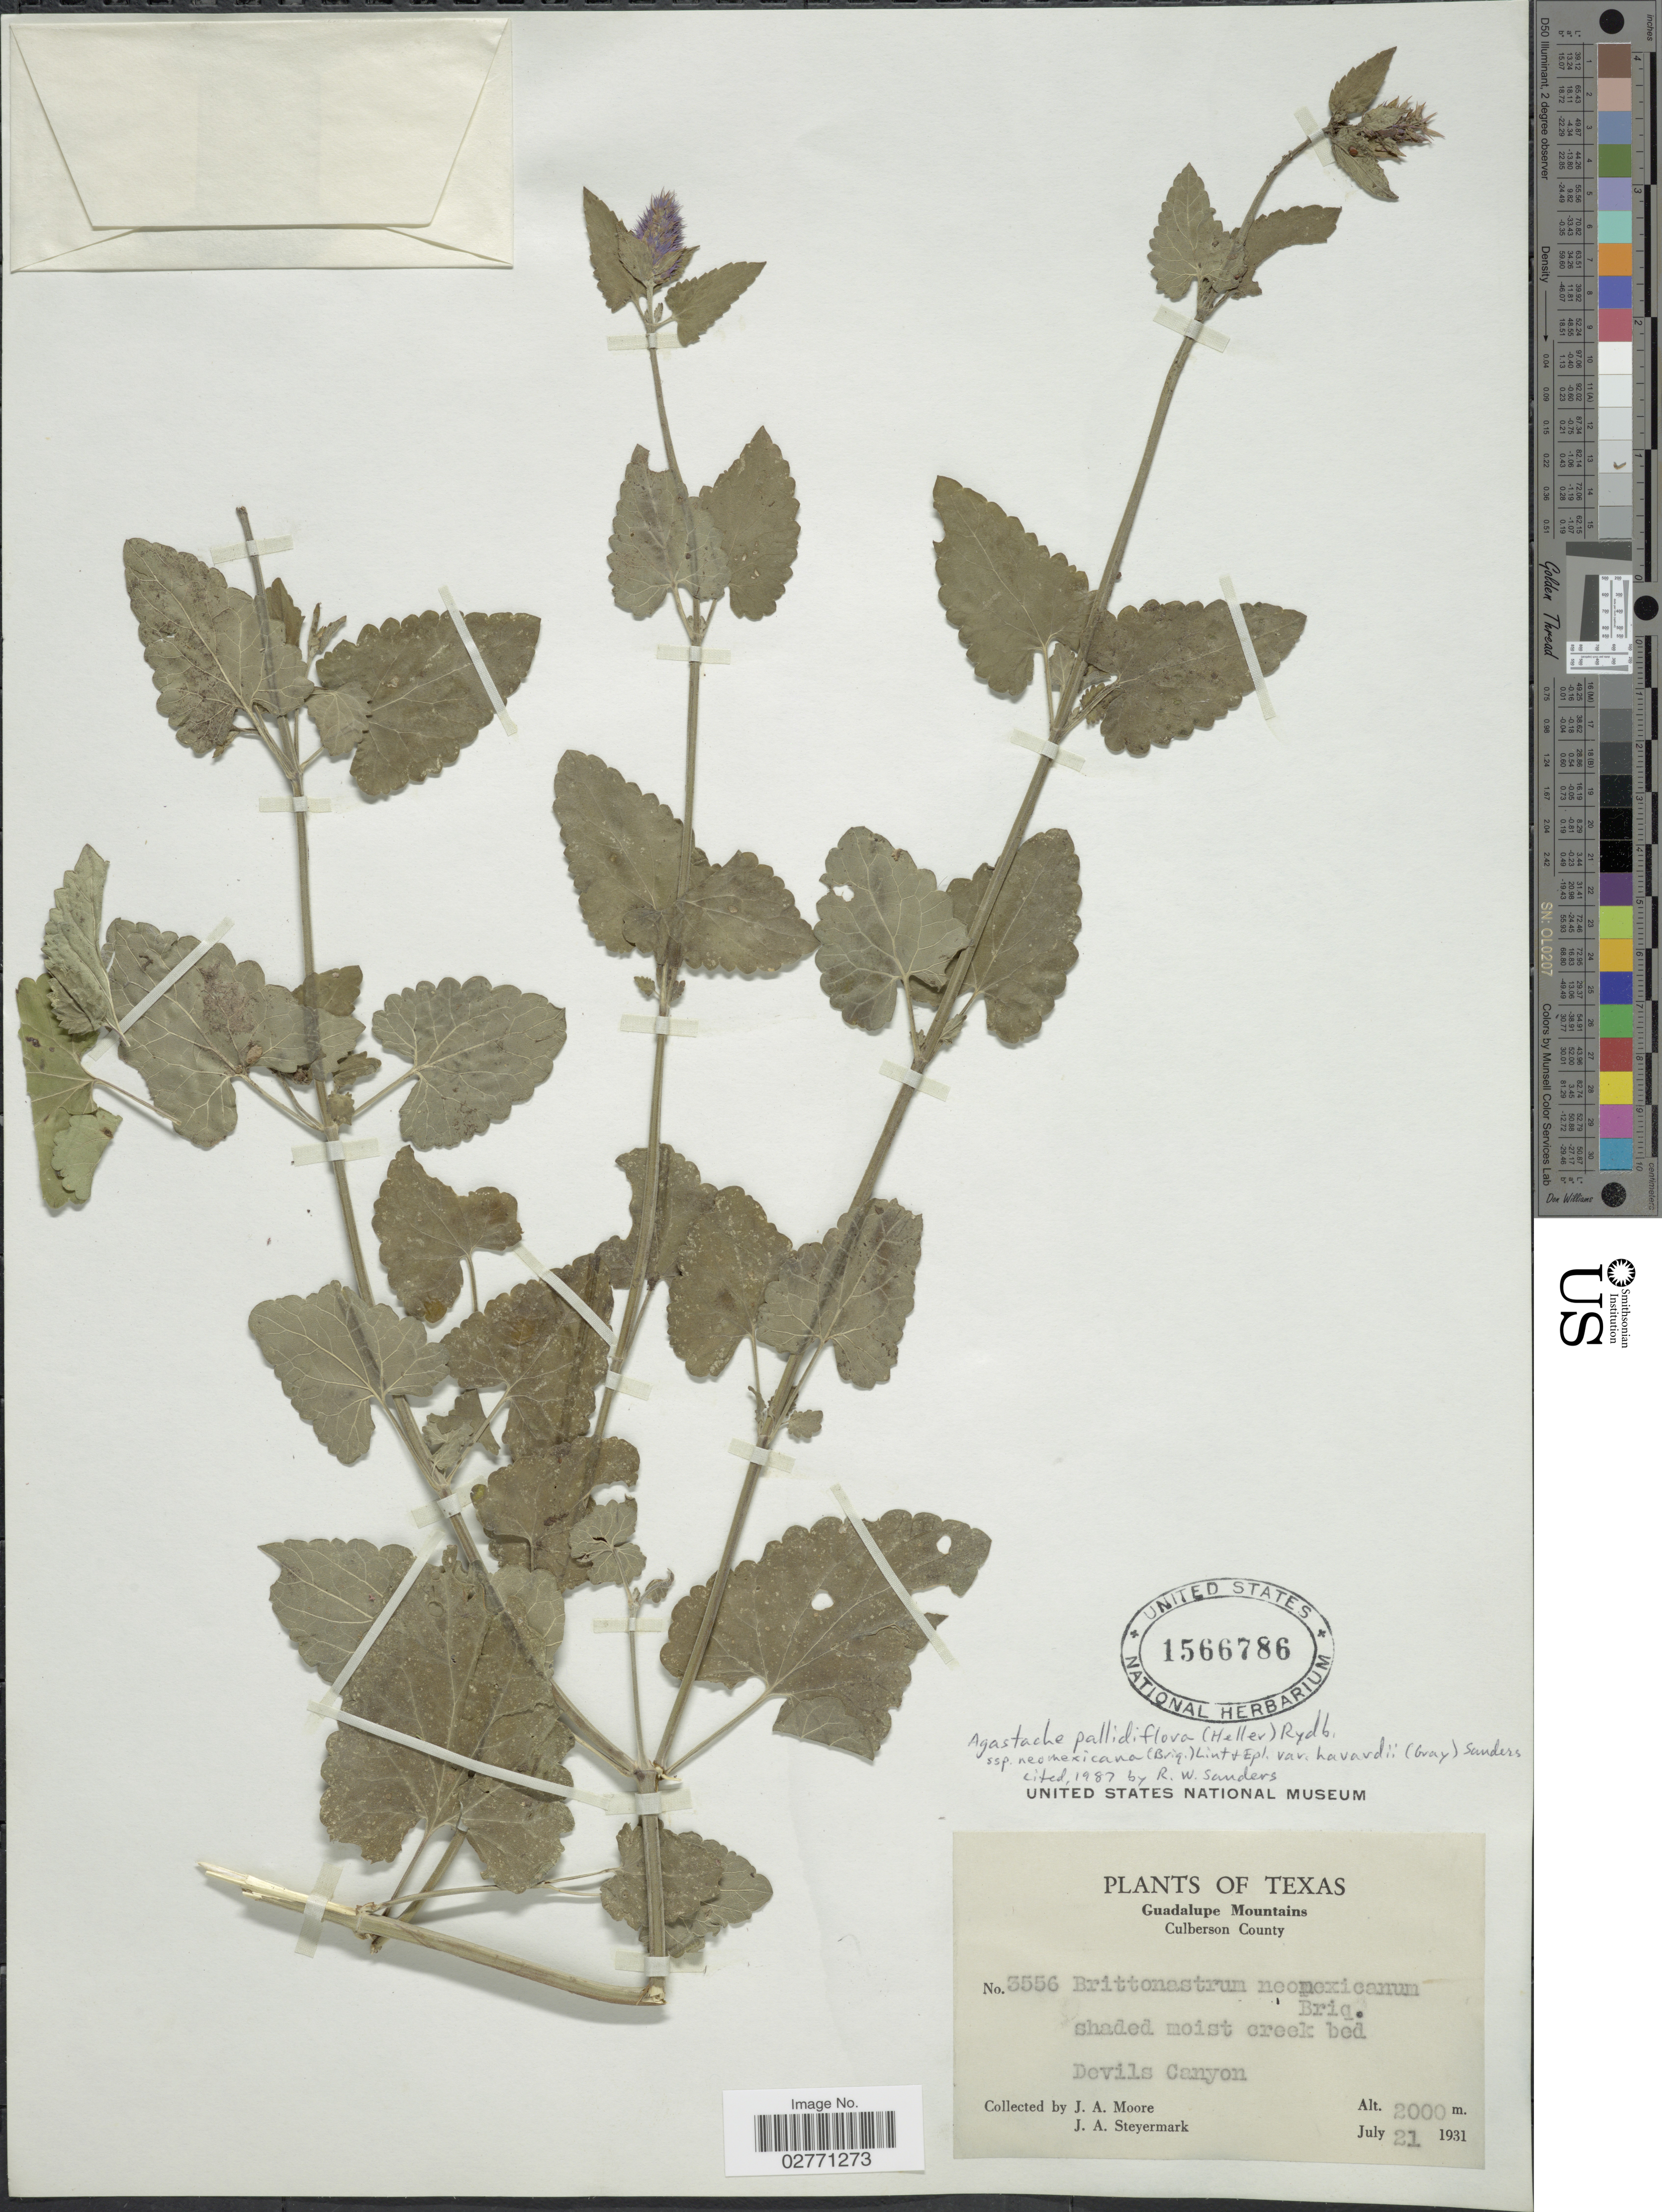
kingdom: Plantae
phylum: Tracheophyta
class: Magnoliopsida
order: Lamiales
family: Lamiaceae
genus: Agastache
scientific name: Agastache pallidiflora subsp. havardii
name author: (A. Gray) Lint & Epling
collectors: J. A. Moore & J. Steyermark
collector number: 3556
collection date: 1931-07-21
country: United States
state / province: Texas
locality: Guadalupe Mountains. Culberson County. Shaded moist creek bed, Devils Canyon.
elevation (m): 2000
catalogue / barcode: US 1566786